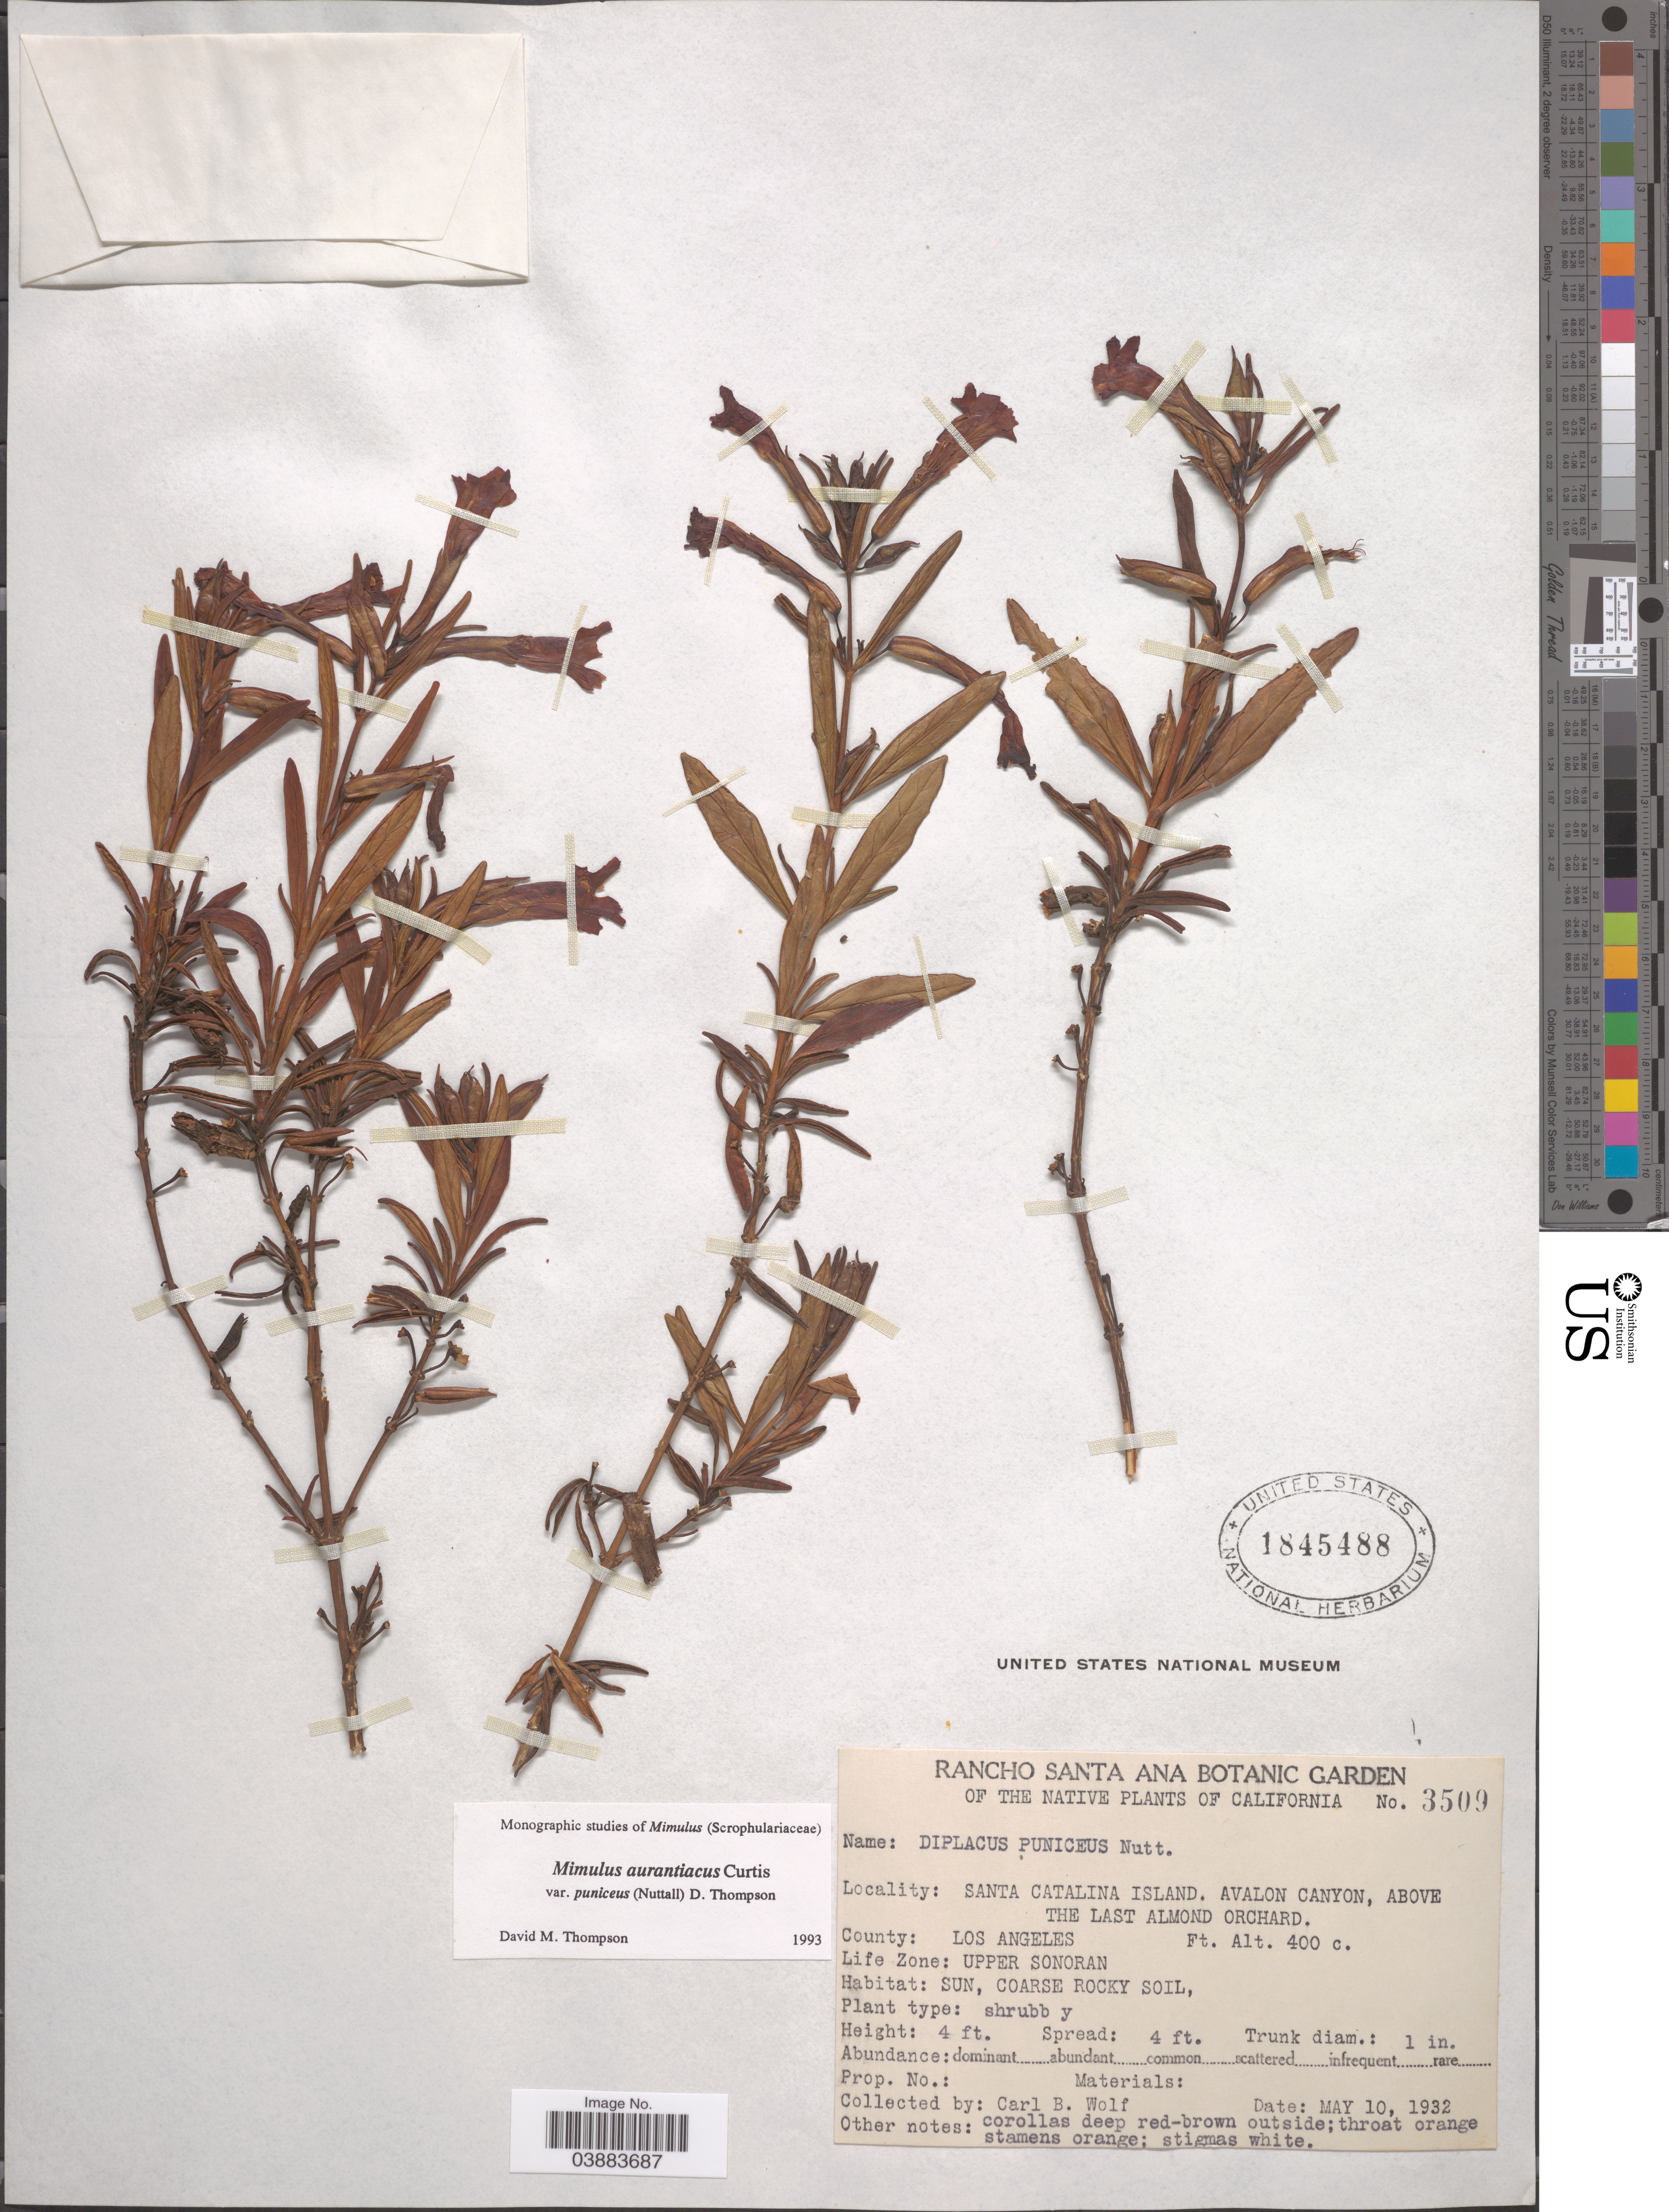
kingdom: Plantae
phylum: Tracheophyta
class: Magnoliopsida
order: Lamiales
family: Phrymaceae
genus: Diplacus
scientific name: Diplacus aurantiacus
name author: (Curtis) Jeps.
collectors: C. B. Wolf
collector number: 3509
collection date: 1932-05-10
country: United States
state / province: California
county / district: Los Angeles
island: Santa Catalina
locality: Santa Catalina Island, Avalon Canyon, above the Last Almond Orchard. County: Los Angeles. Life Zone: Upper Sonoran.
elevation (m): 122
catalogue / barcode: US 1845488